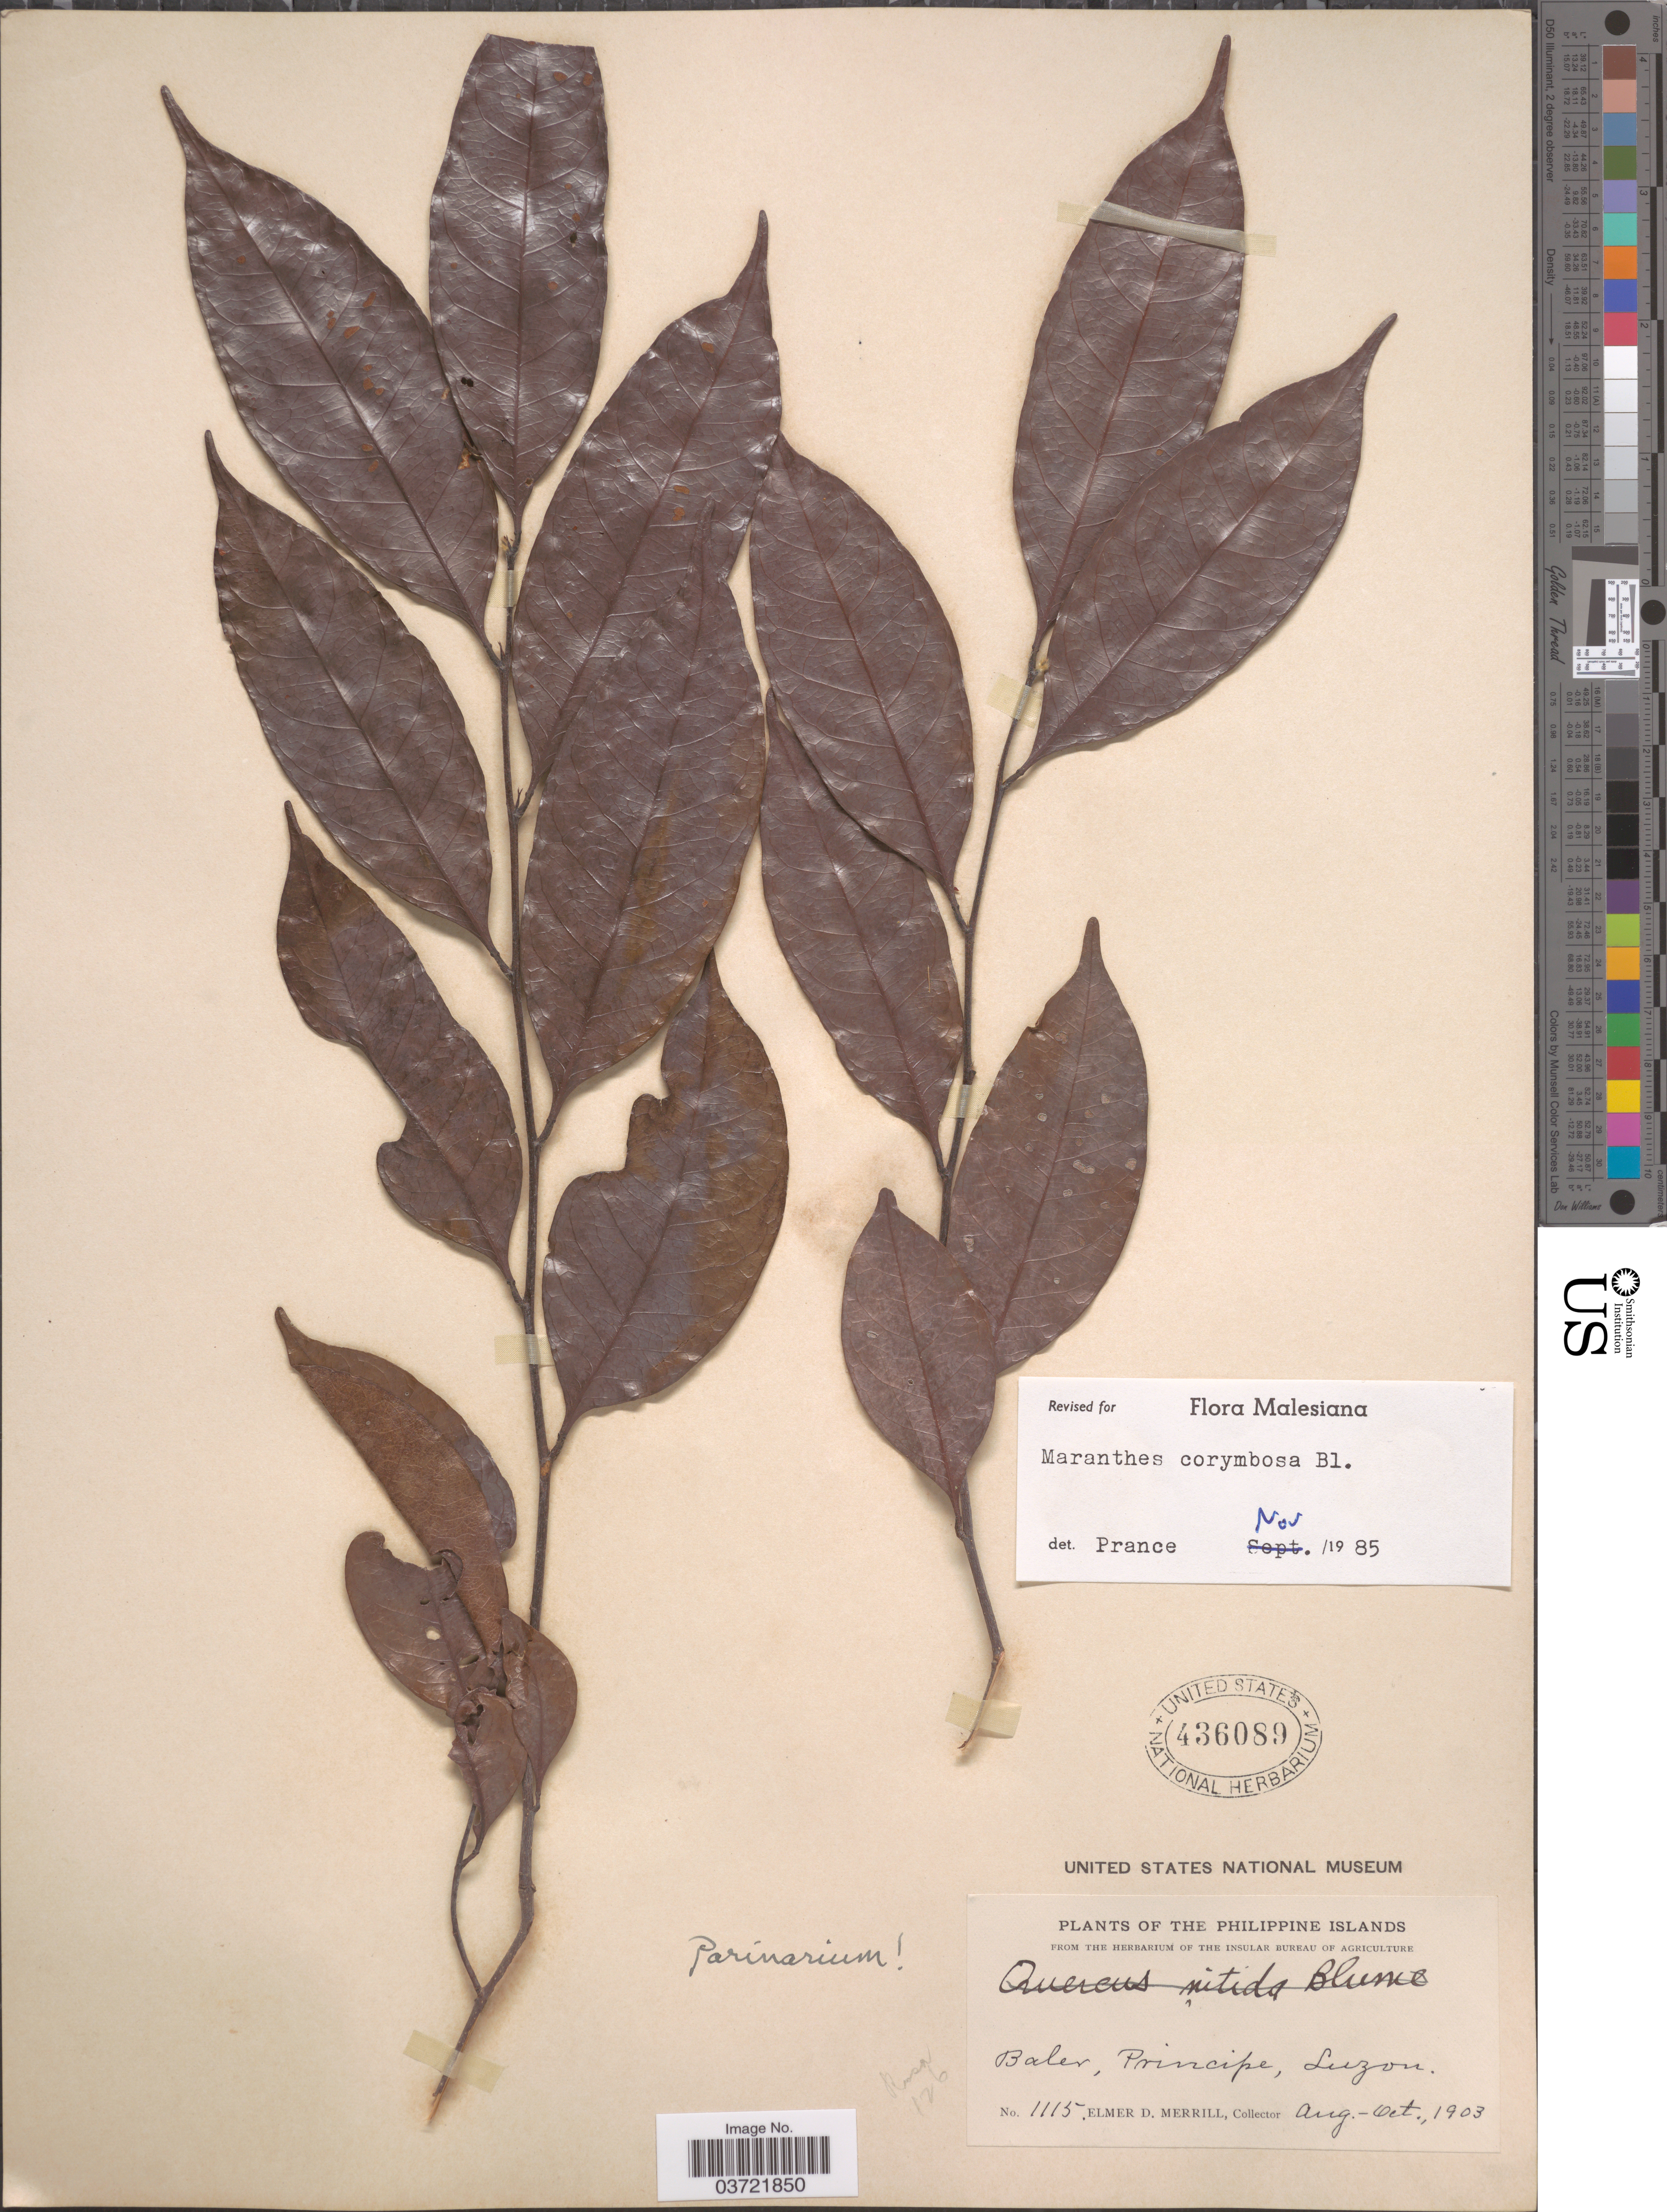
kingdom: Plantae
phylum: Tracheophyta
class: Magnoliopsida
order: Malpighiales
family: Chrysobalanaceae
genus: Maranthes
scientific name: Maranthes corymbosa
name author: Blume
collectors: E. D. Merrill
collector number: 1115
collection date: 1903-08/1903-10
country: Philippines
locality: Baler, Principe, Luzon.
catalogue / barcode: US 436089